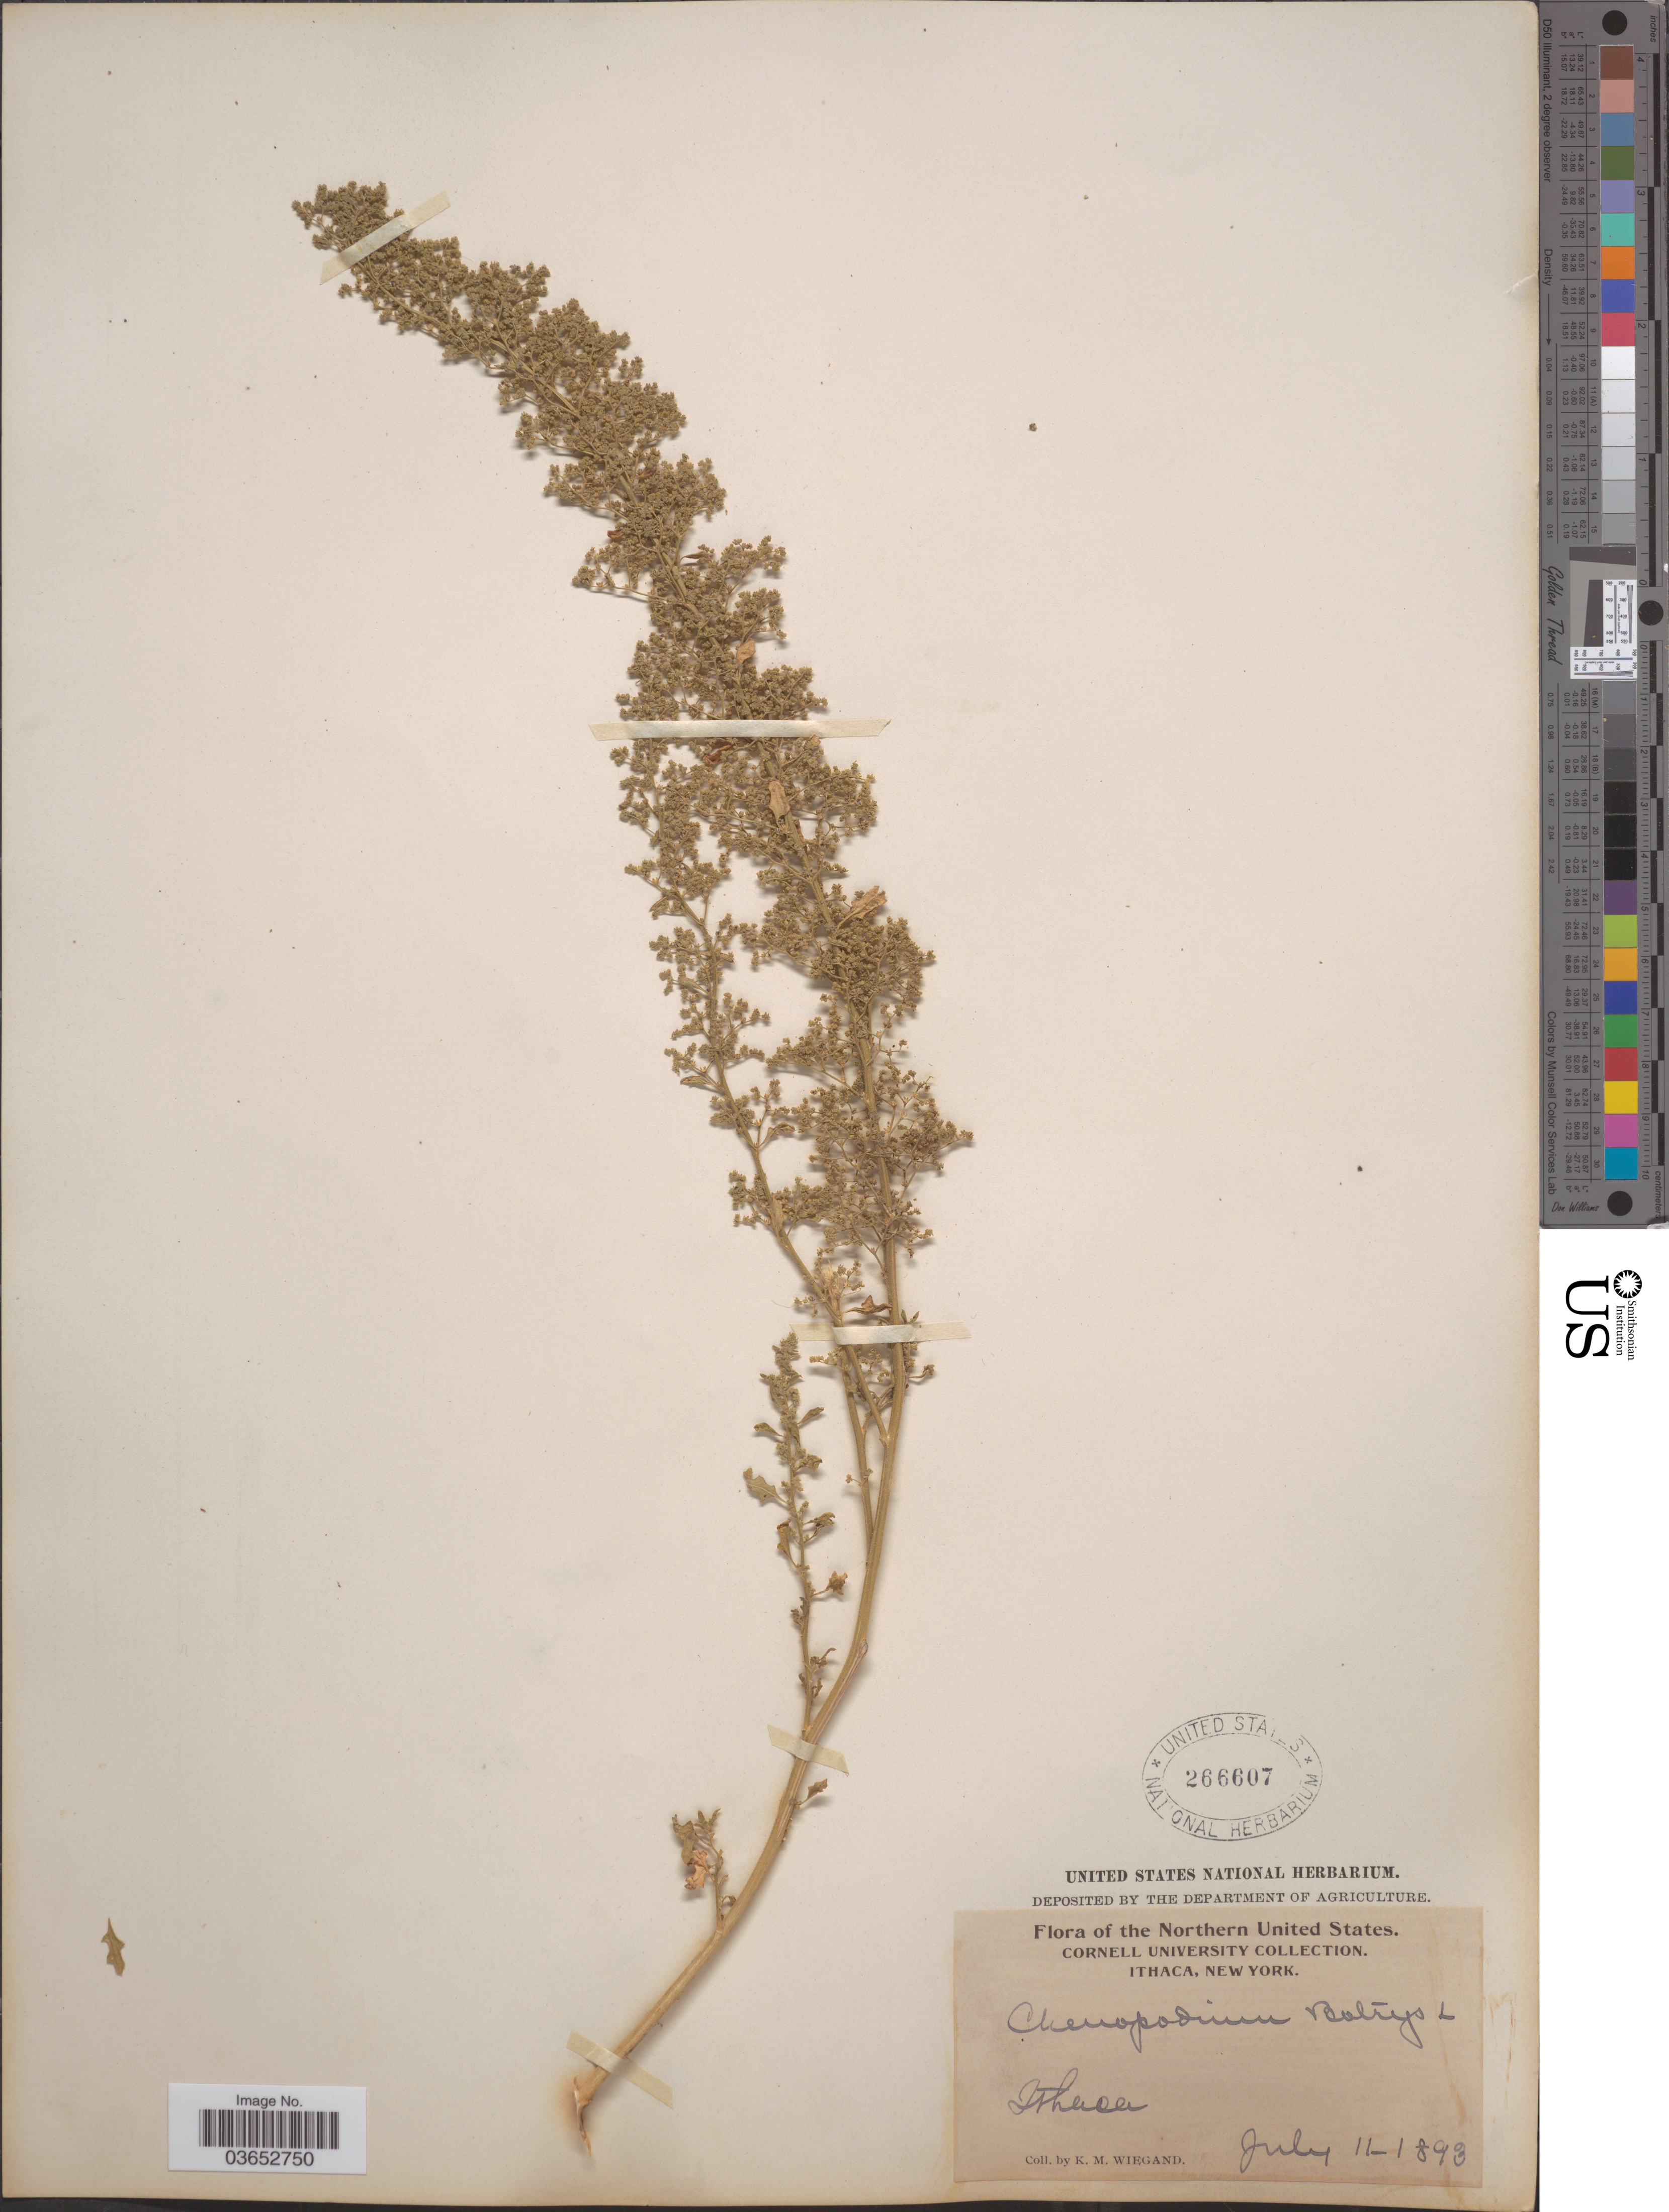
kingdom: Plantae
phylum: Tracheophyta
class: Magnoliopsida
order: Caryophyllales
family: Amaranthaceae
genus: Chenopodium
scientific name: Chenopodium botrys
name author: L.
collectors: K. M. Wiegand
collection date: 1893-07-11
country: United States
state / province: New York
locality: Northern United States. Ithaca.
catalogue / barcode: US 266607